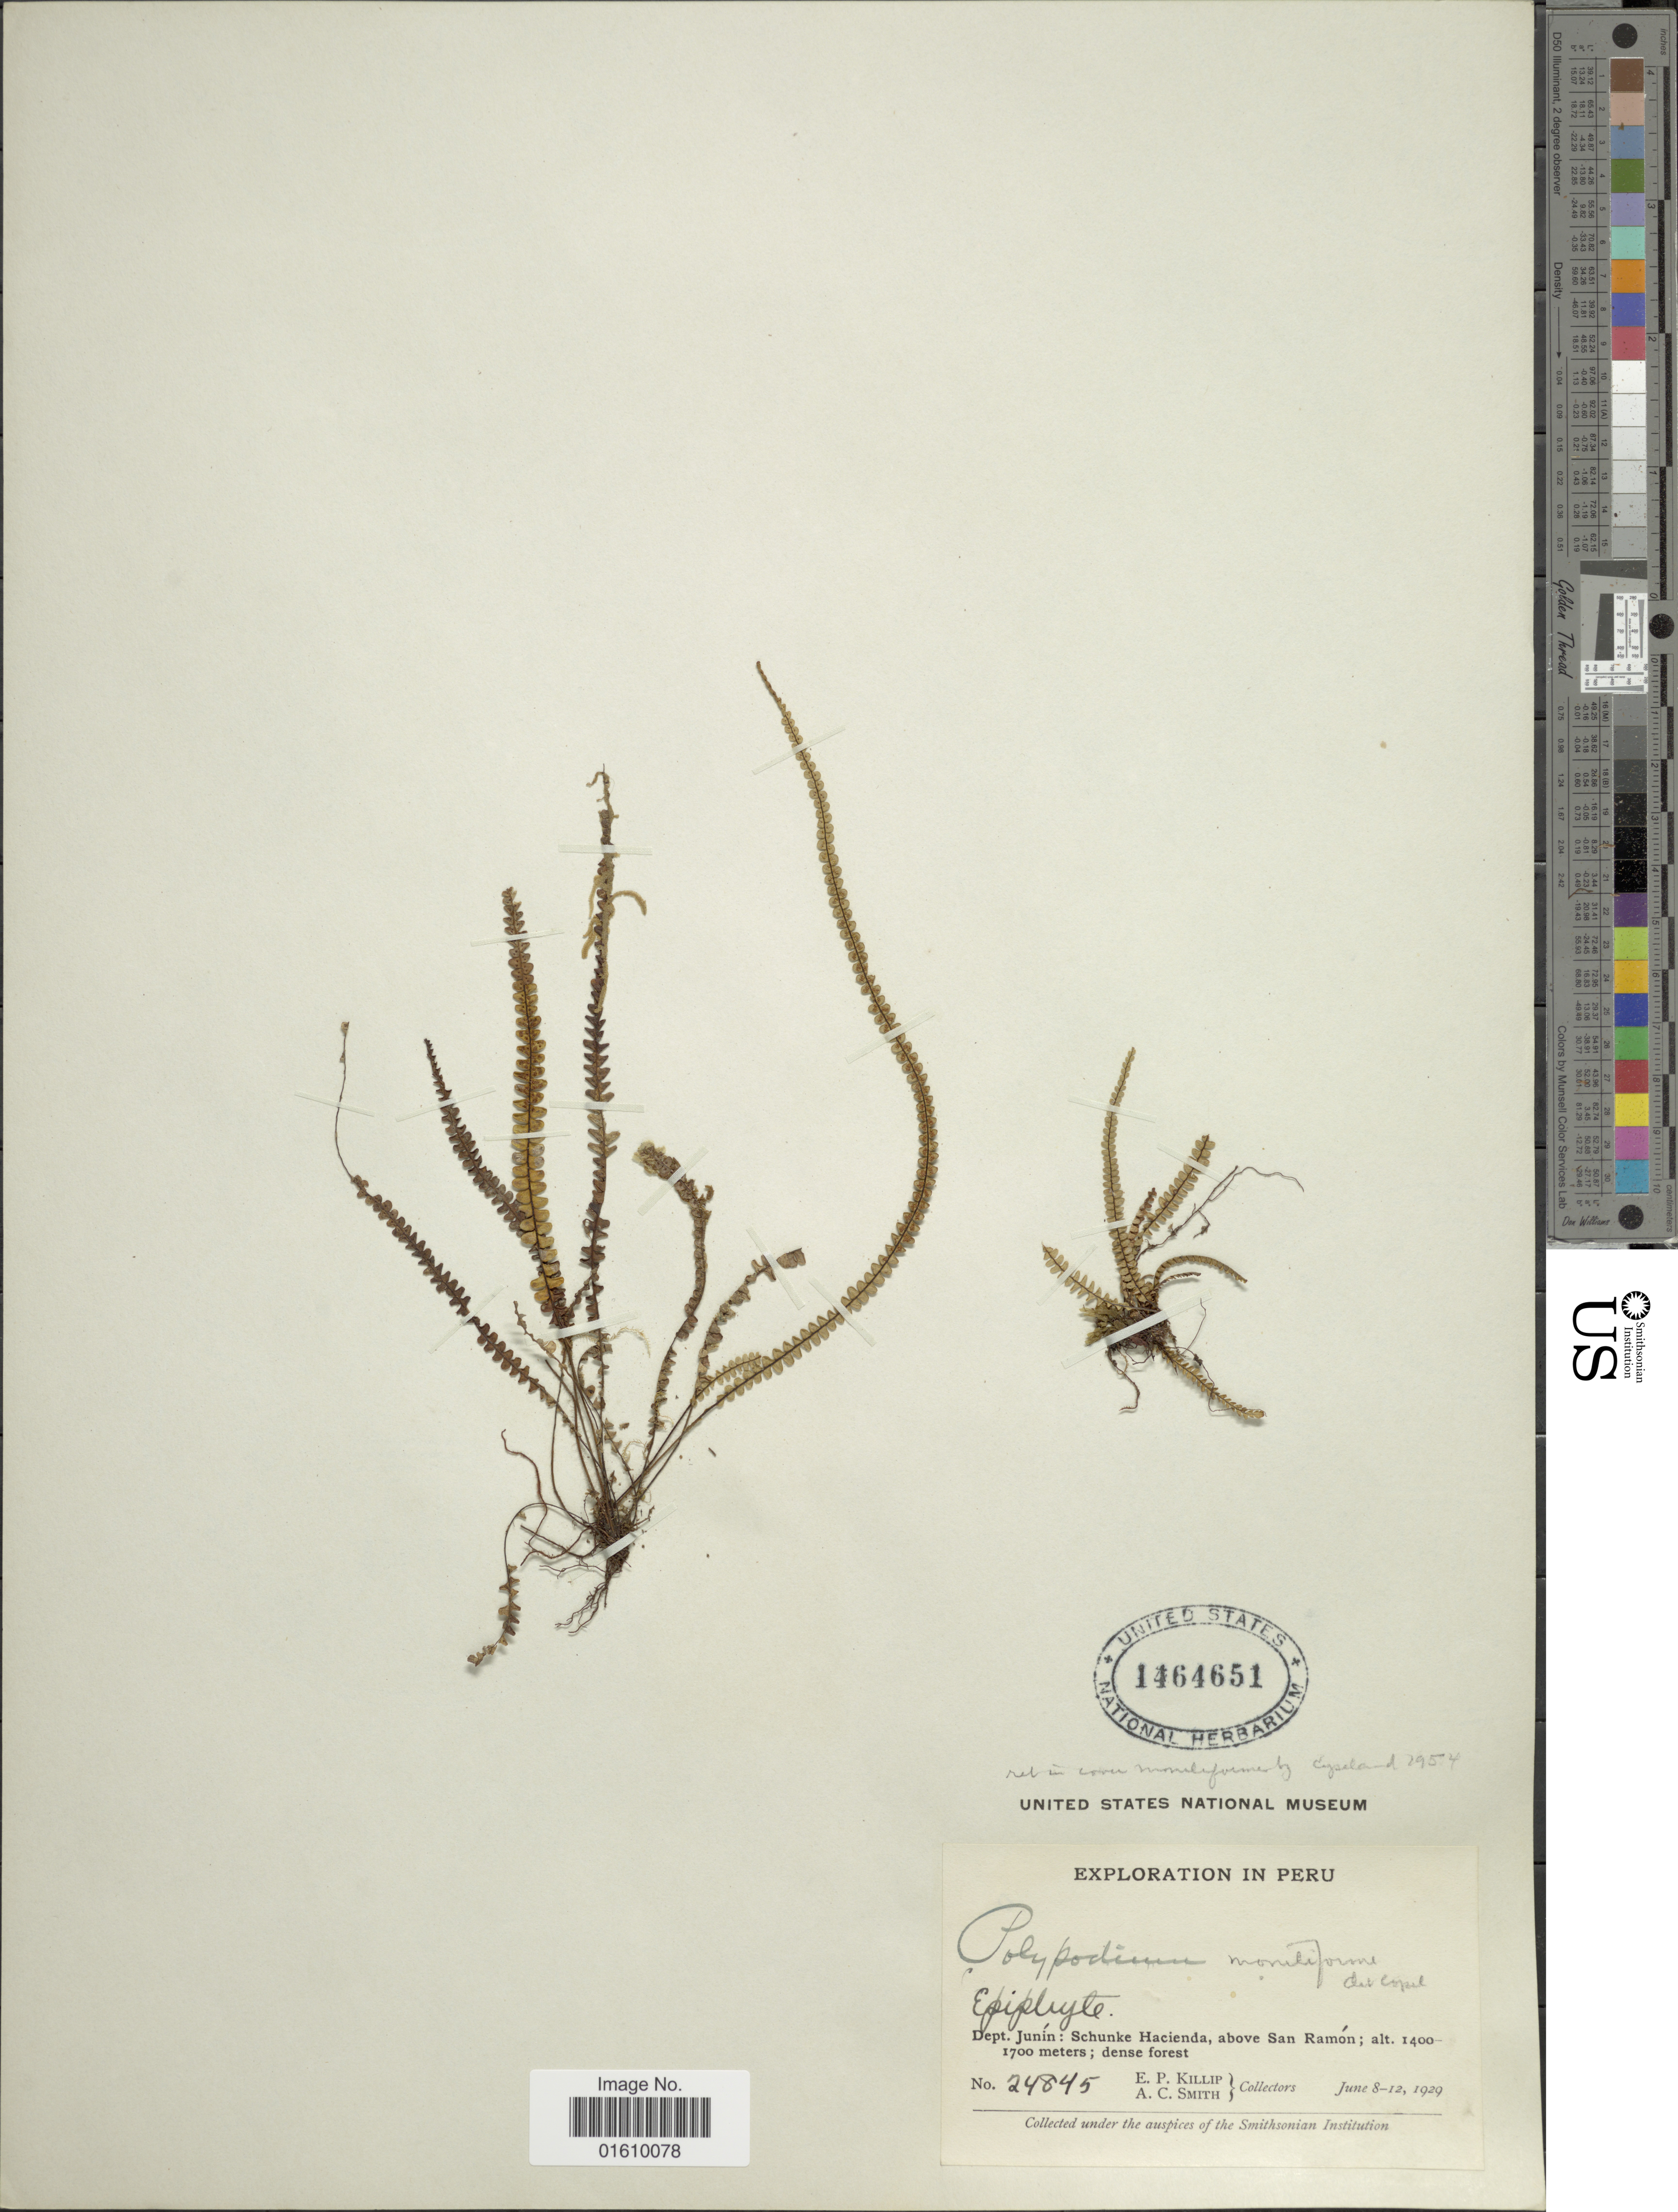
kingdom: Plantae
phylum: Tracheophyta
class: Polypodiopsida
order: Polypodiales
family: Polypodiaceae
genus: Melpomene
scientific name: Melpomene moniliformis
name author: (Lag. ex Sw.) A.R. Sm. & R.C. Moran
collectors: E. P. Killip & A. C. Smith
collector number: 24845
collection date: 1929-06-08/1929-06-12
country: Peru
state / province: Junín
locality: Dept. Junin: Schunke Hacienda, above San Ramon.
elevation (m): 1400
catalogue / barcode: US 1464651